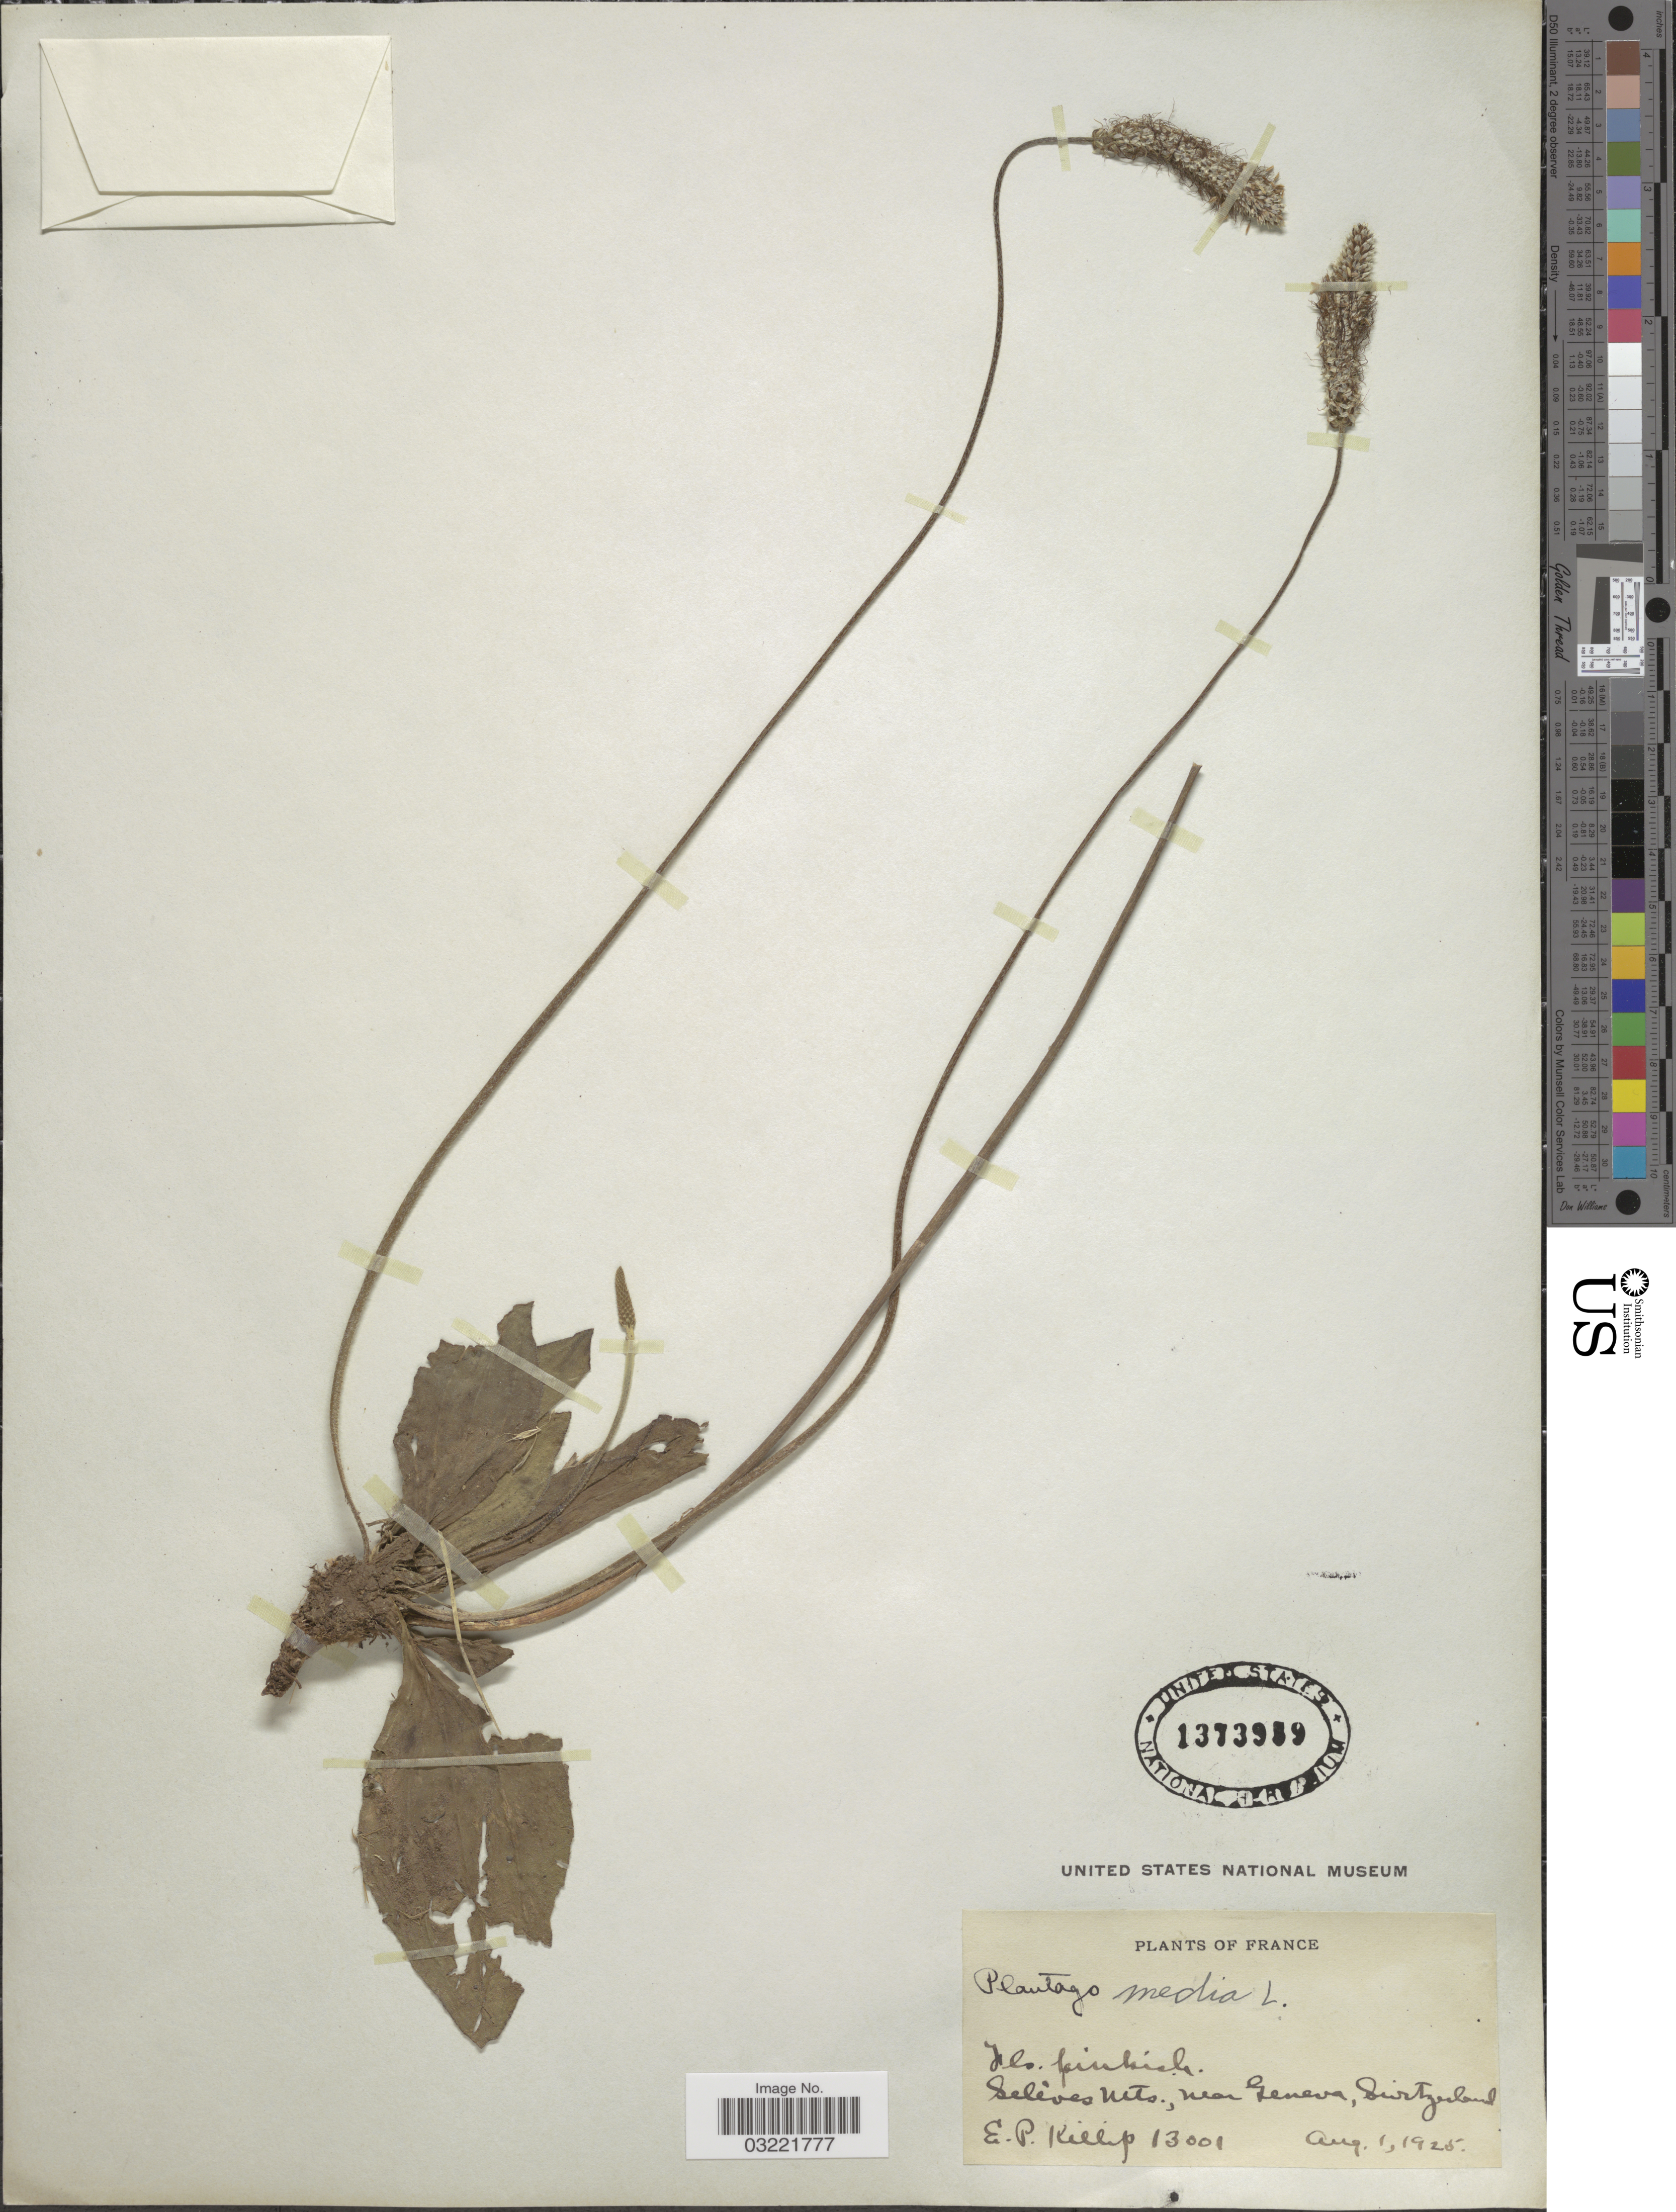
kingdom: Plantae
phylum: Tracheophyta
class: Magnoliopsida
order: Lamiales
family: Plantaginaceae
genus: Plantago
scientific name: Plantago media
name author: L.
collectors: E. P. Killip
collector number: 13001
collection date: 1925-08-01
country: France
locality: Seléves Mts., near Geneva, Switzerland.